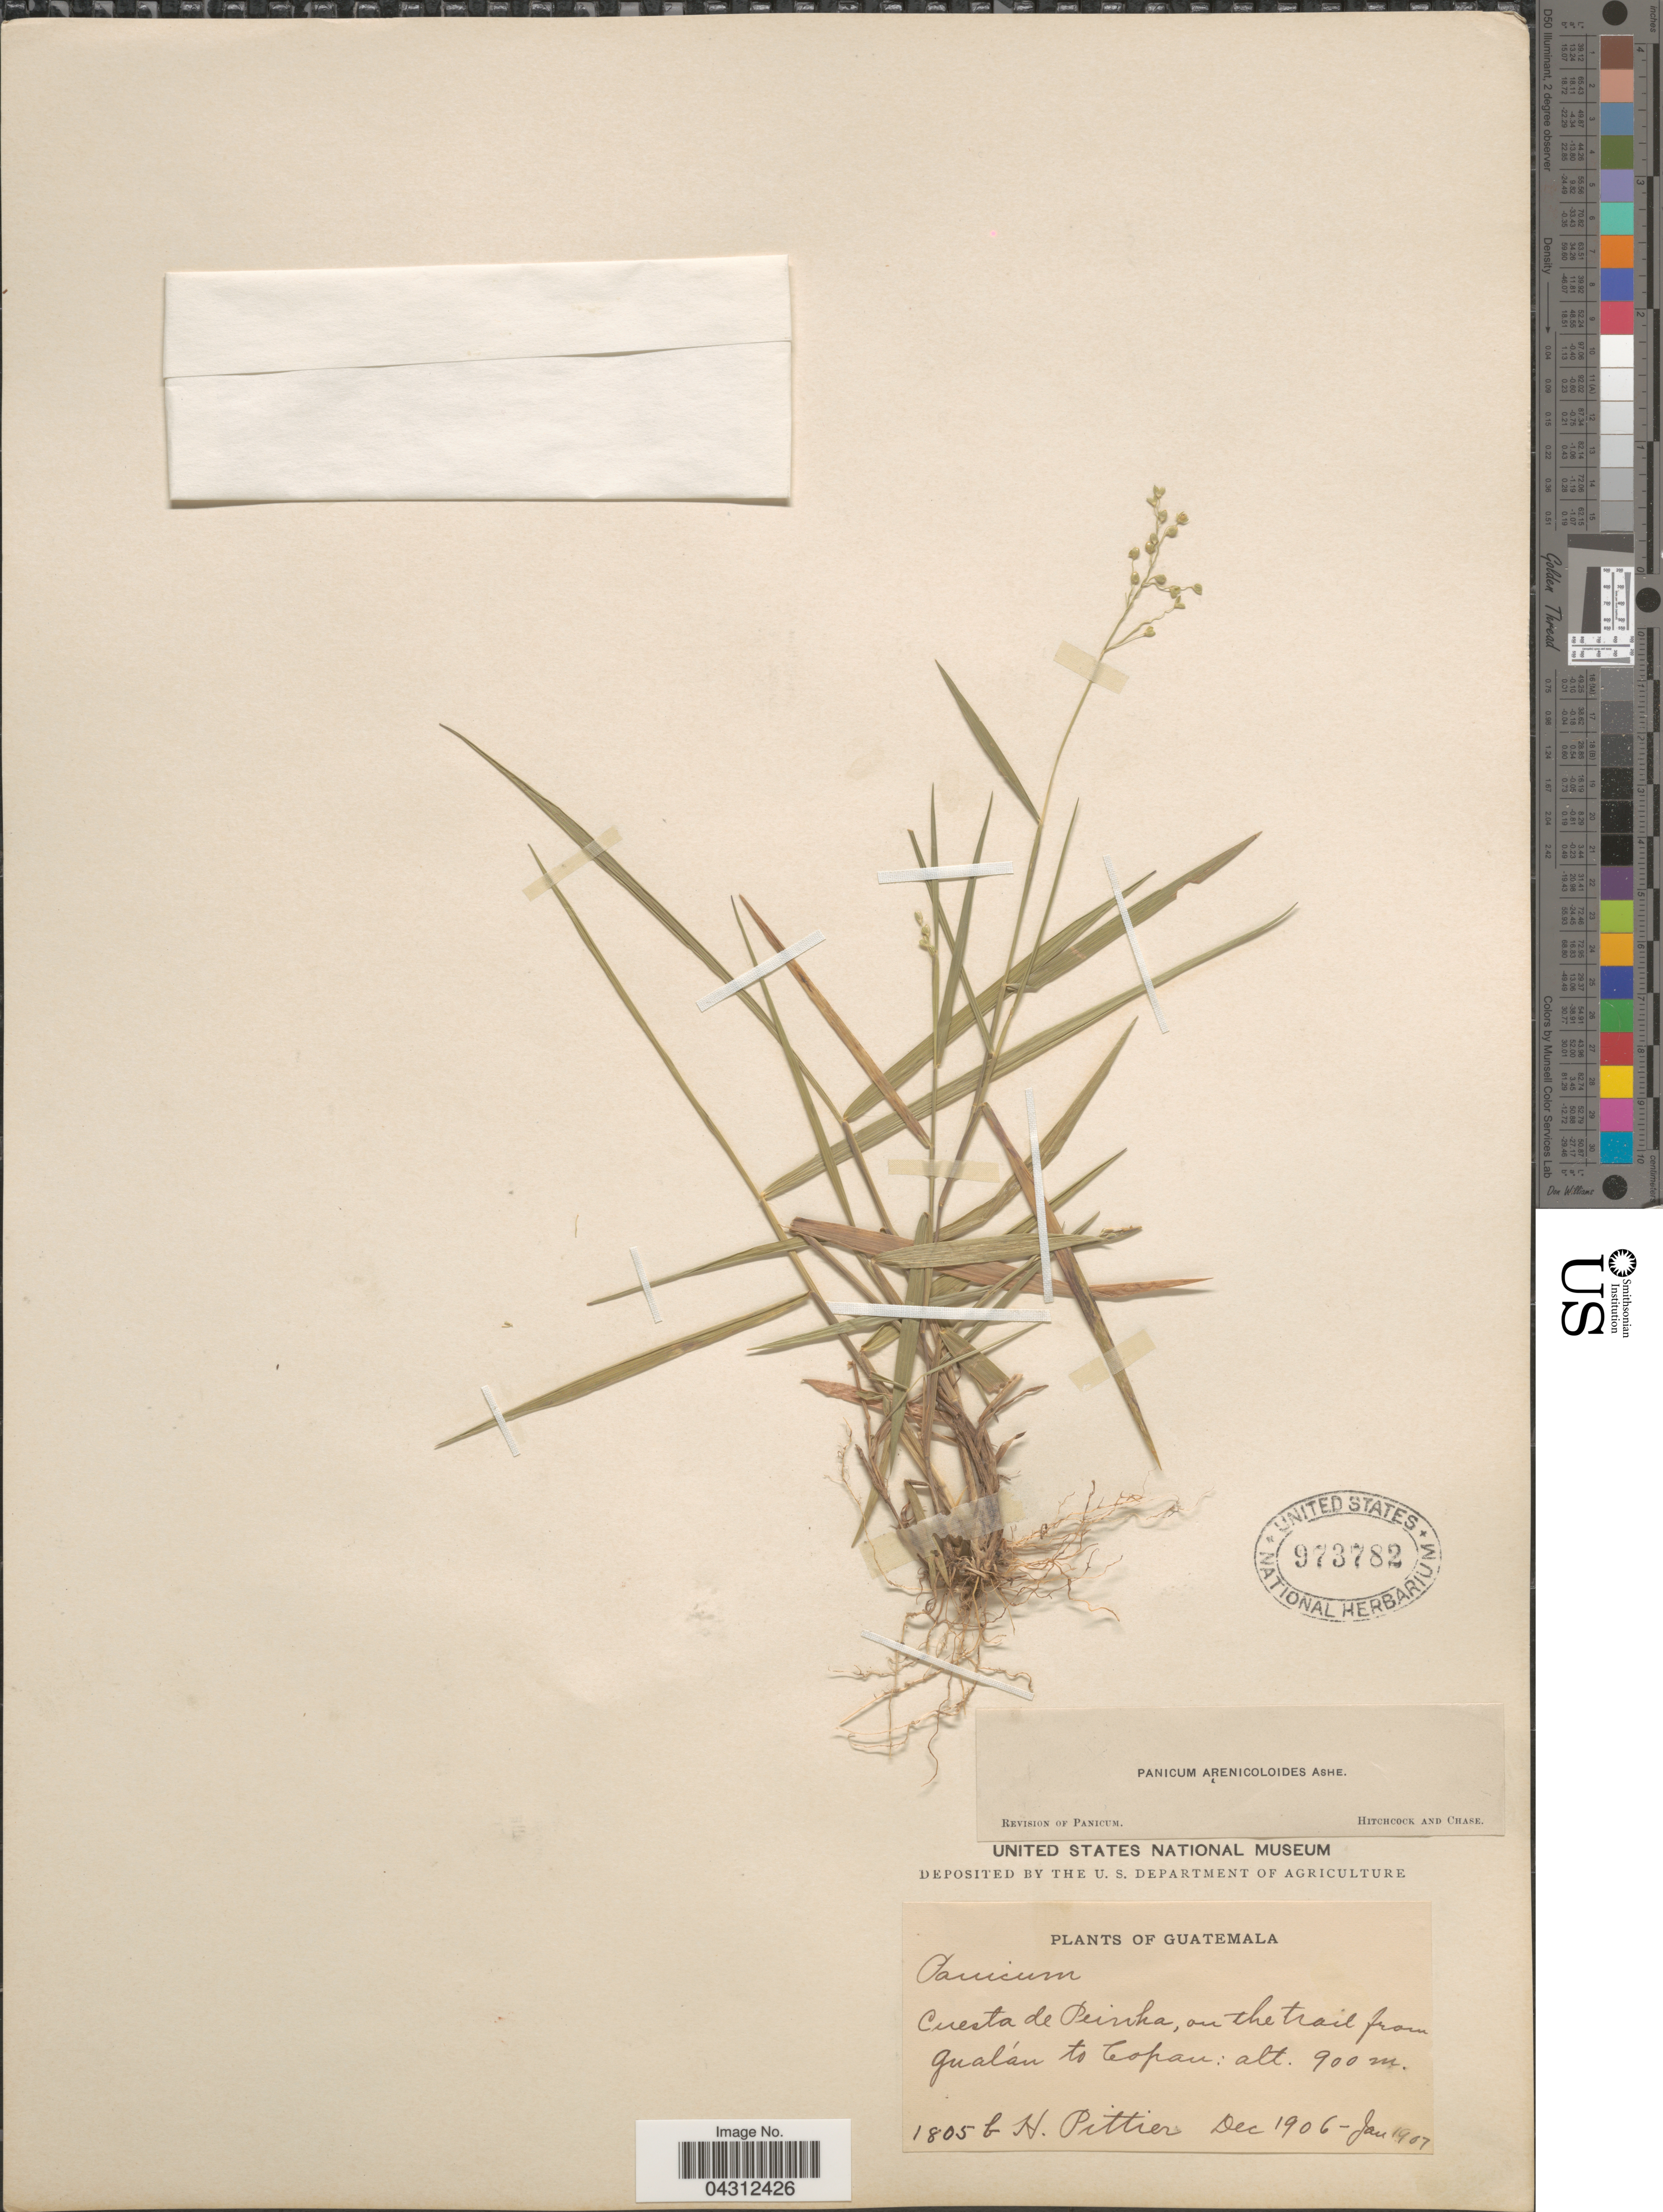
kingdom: Plantae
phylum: Tracheophyta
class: Liliopsida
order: Poales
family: Poaceae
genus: Panicum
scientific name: Panicum sp.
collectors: H. F. Pittier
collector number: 1805b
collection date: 1906-12/1907-01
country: Honduras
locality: Cuesta de Peinha, on the trail from Gualán to Copan.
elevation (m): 900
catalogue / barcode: US 973782